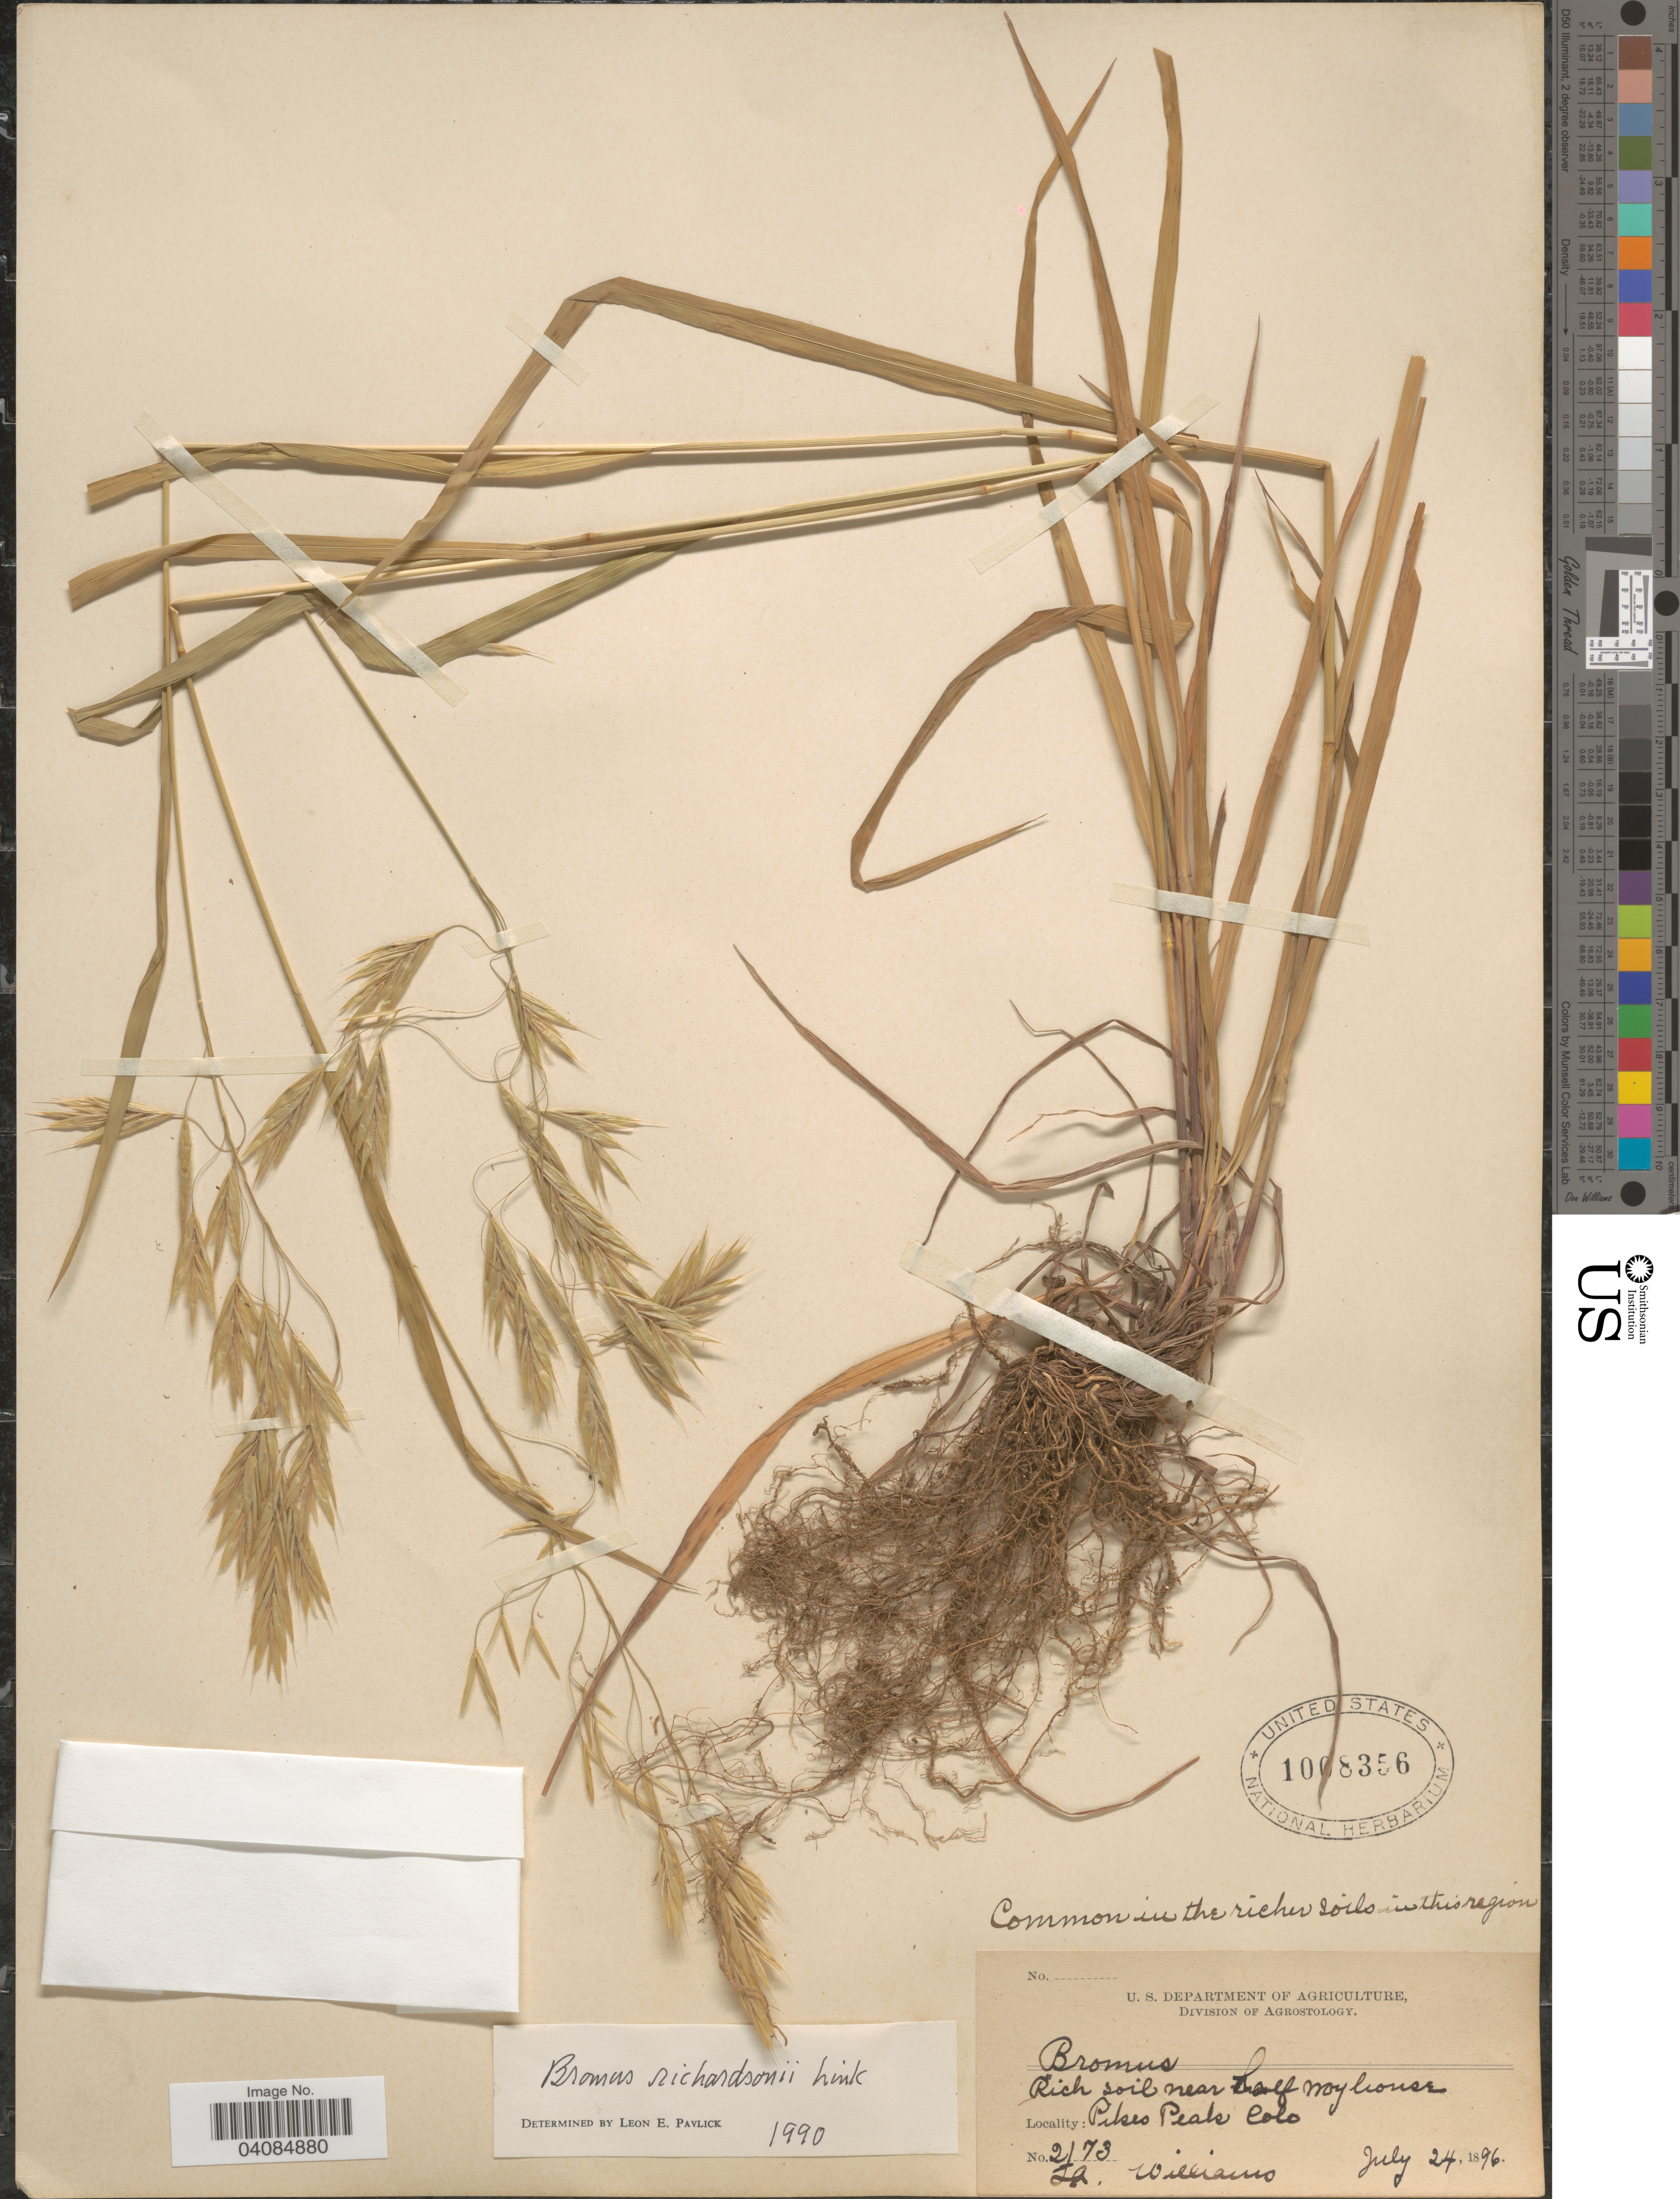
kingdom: Plantae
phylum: Tracheophyta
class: Liliopsida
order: Poales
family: Poaceae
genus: Bromus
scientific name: Bromus racemosus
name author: L.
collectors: J. A. Williams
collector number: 2173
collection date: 1896-07-24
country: United States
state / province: Colorado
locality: Rich soil near half way house. Pikes Peak.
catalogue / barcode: US 1008356